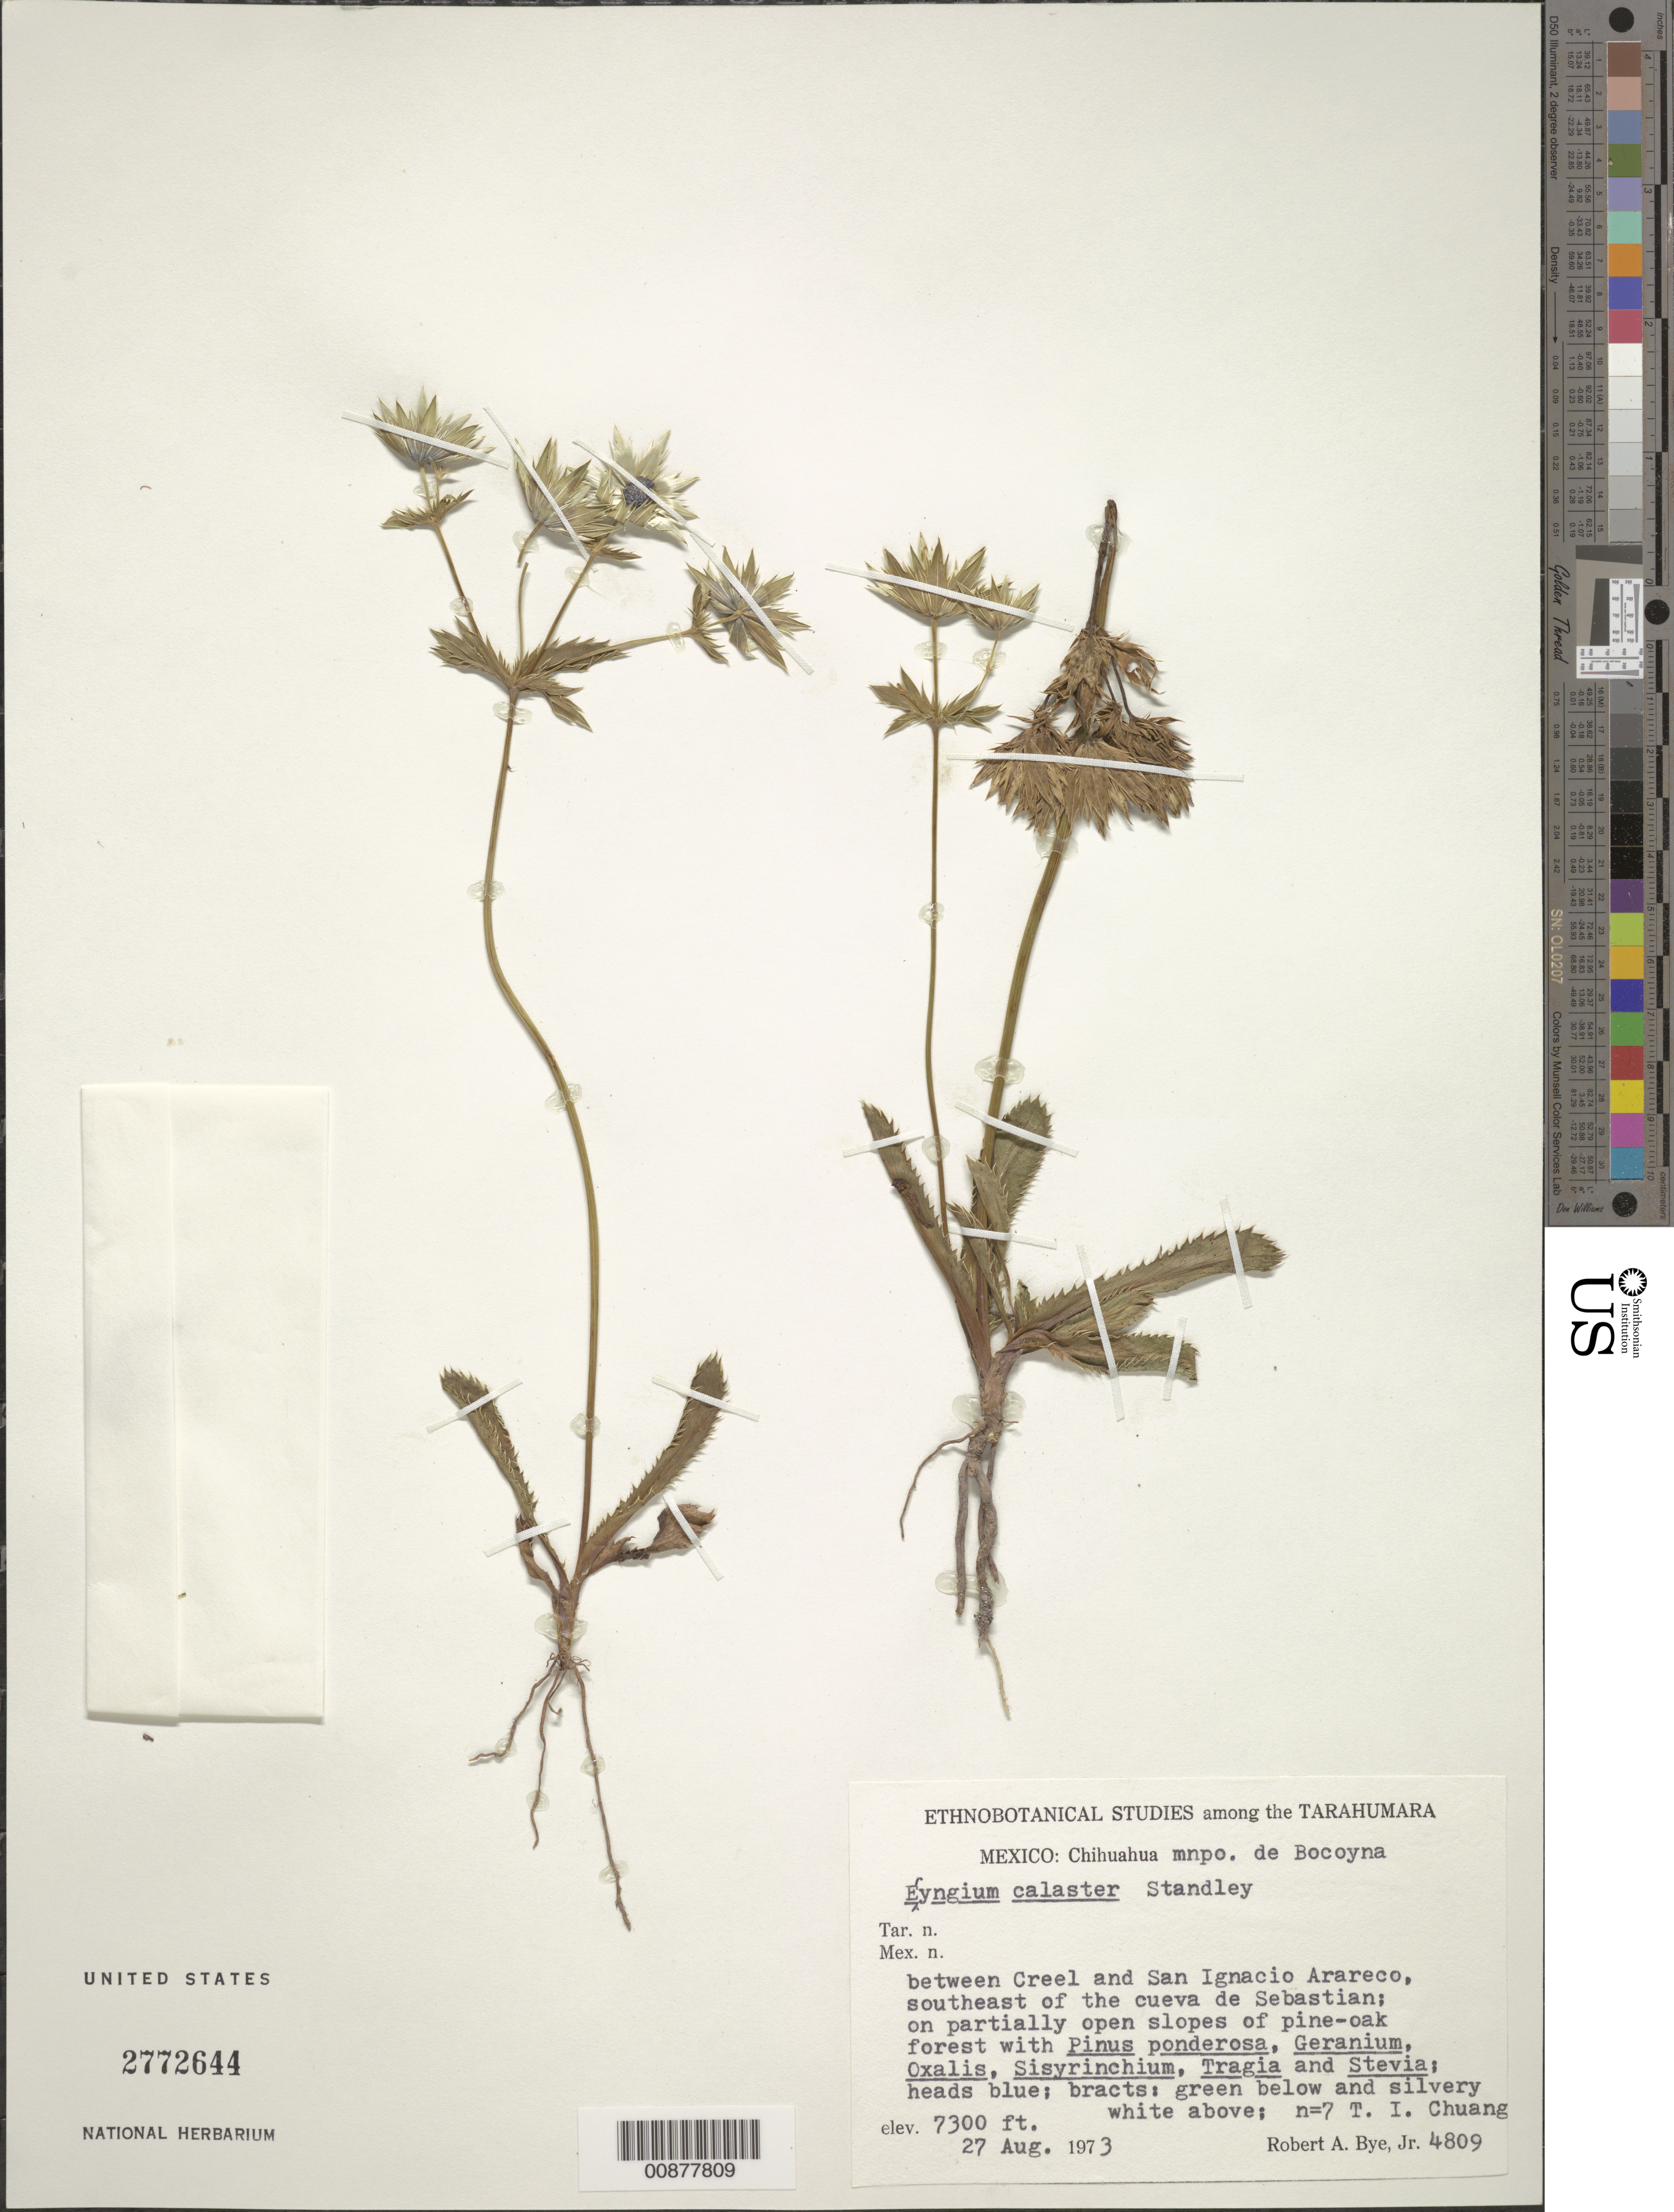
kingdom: Plantae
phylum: Tracheophyta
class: Magnoliopsida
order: Apiales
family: Apiaceae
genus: Eryngium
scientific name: Eryngium calaster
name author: Standl.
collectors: R. A. Bye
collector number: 4809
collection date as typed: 27 Aug 1973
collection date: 1973-08-27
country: Mexico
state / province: Chihuahua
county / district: Bocoyna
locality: Between Creel and San Ignacio Arareco, southeast of the Cueva de Sebastian, Chihuahua, Mnpo. de Boycona.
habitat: On partially open slopes of Pine-Oak. Forest with Pinus ponderosa, Geranium, Oxalis, Sisyrinchium, Tragia and Stevia.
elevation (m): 2225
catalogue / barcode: US 2772644